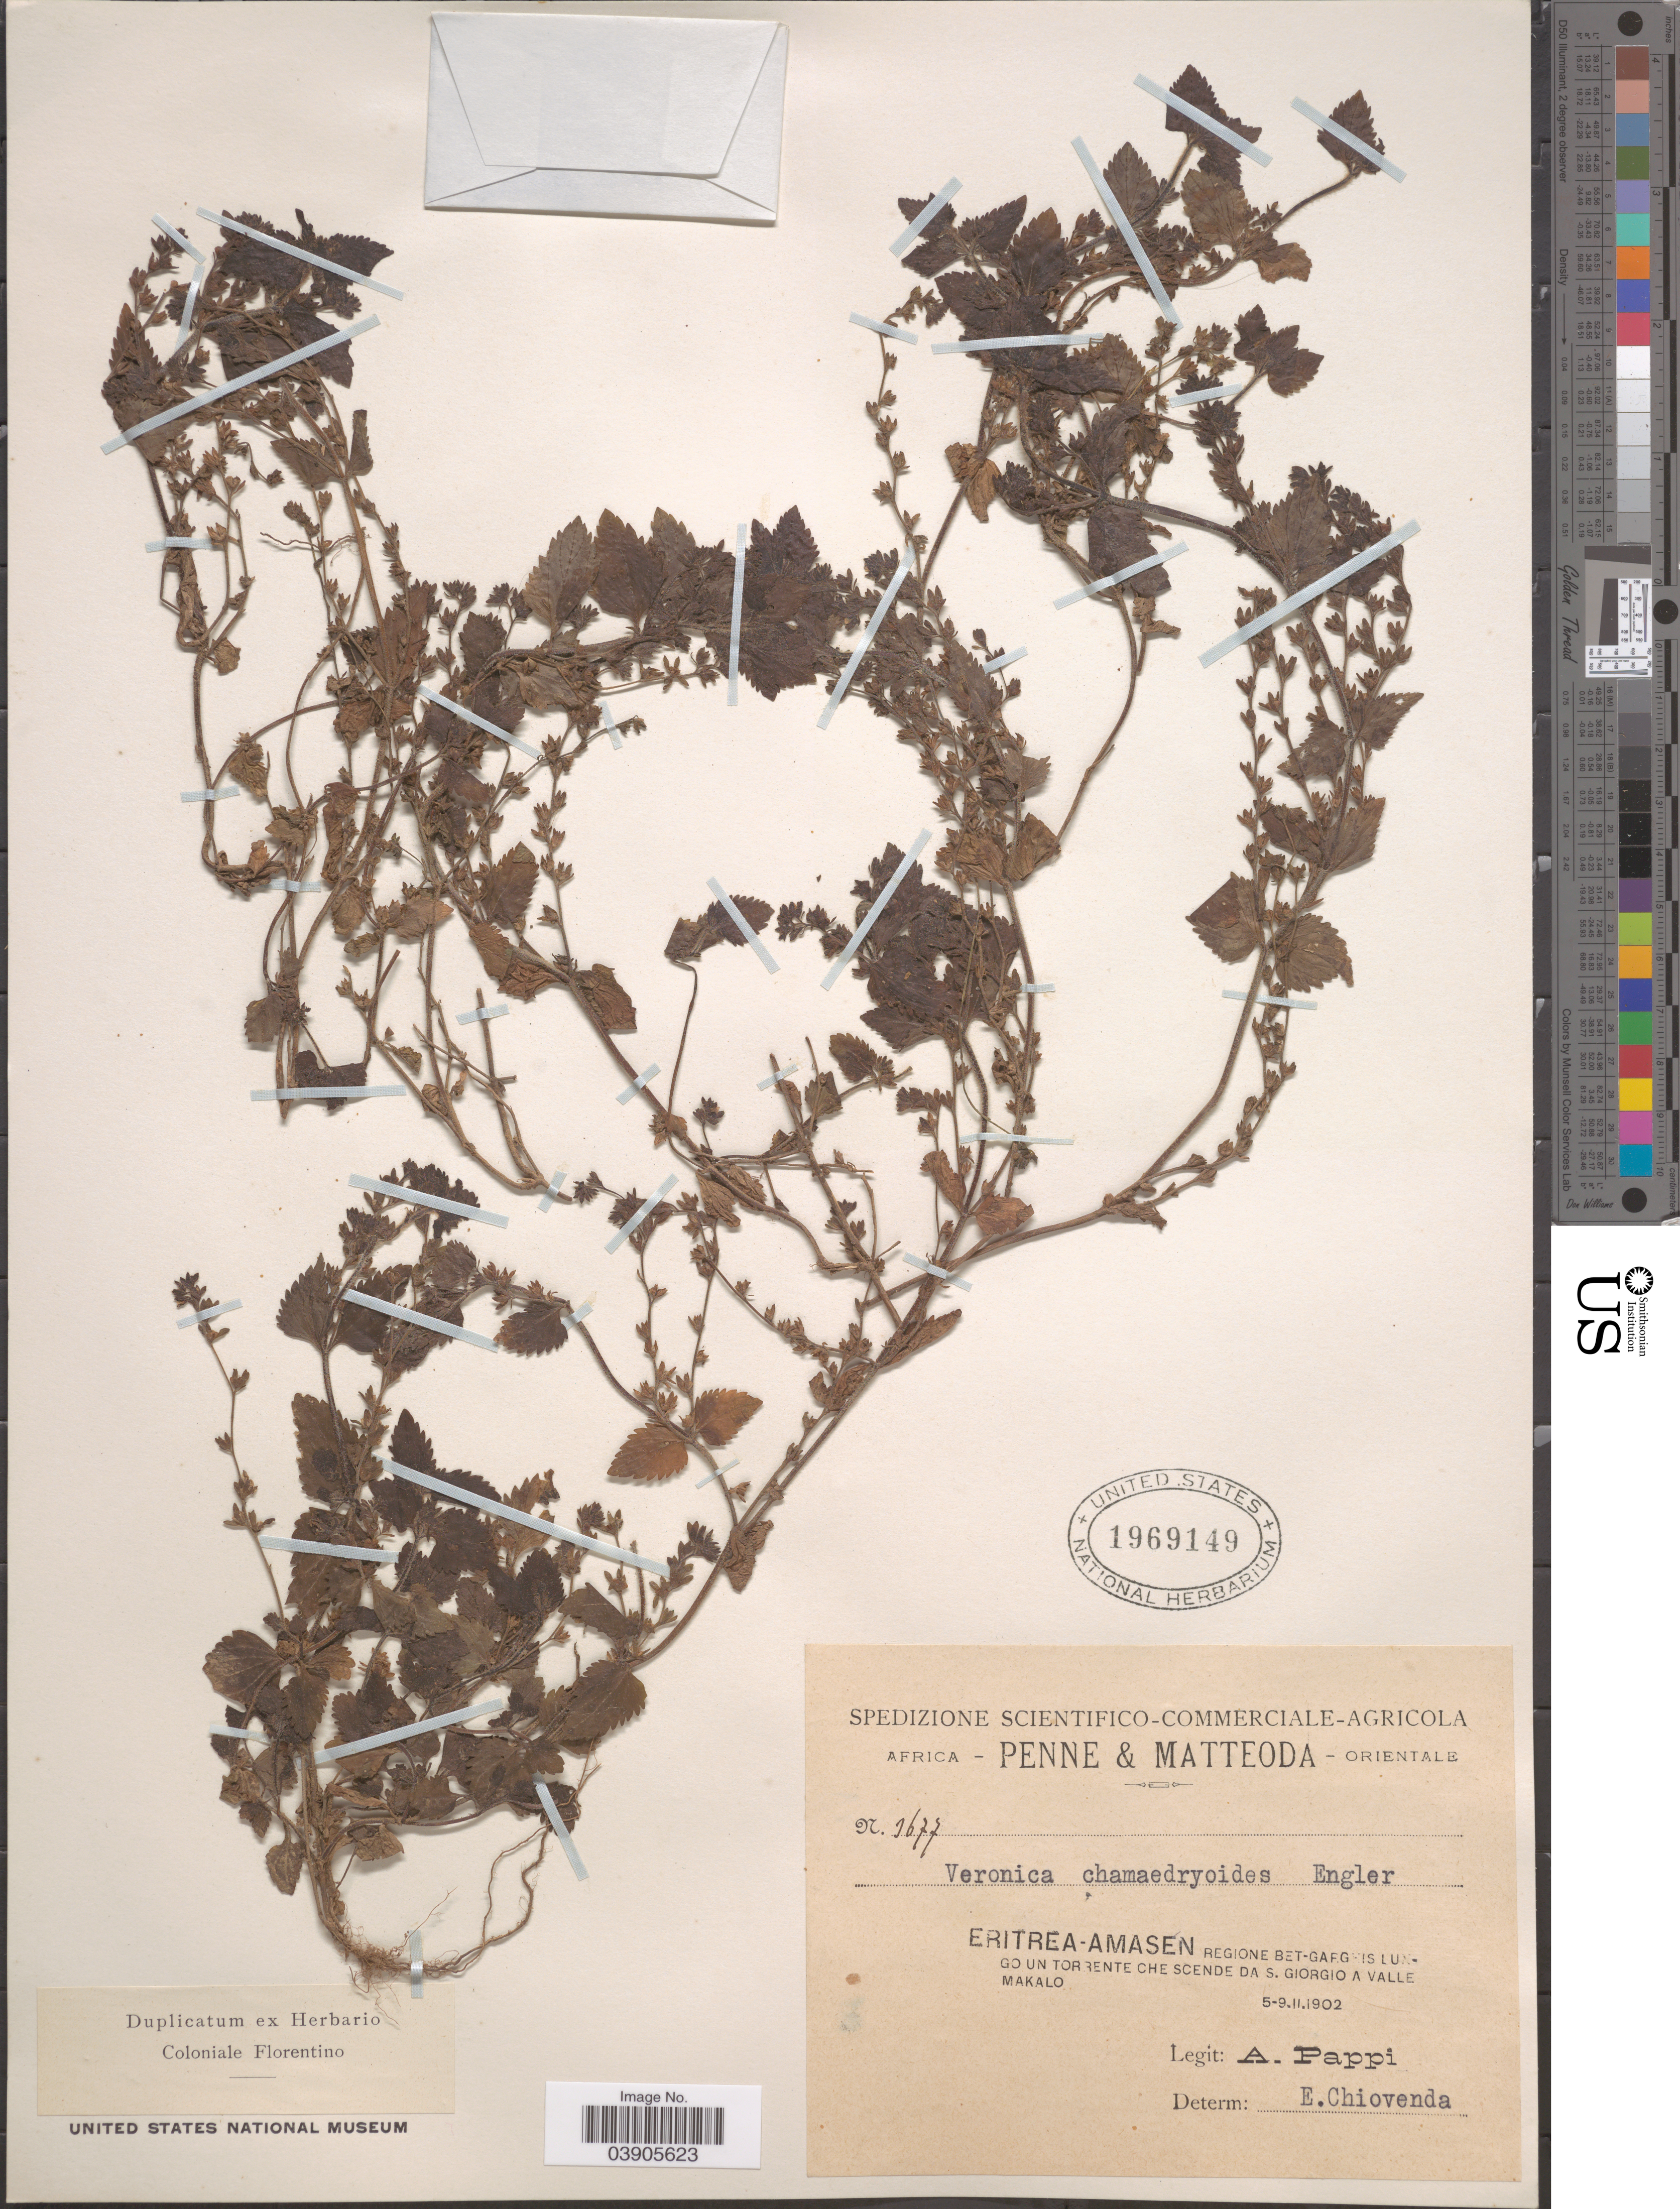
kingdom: Plantae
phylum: Tracheophyta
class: Magnoliopsida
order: Lamiales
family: Plantaginaceae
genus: Veronica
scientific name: Veronica chamaedryoides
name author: Engl.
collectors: A. Pappi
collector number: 3677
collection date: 1902-09-05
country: Eritrea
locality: Eritrea-Amasen. Regione bet-Gafghis Lungo un torrente che scende da s. Giorgio a valle Makalo.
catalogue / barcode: US 1969149